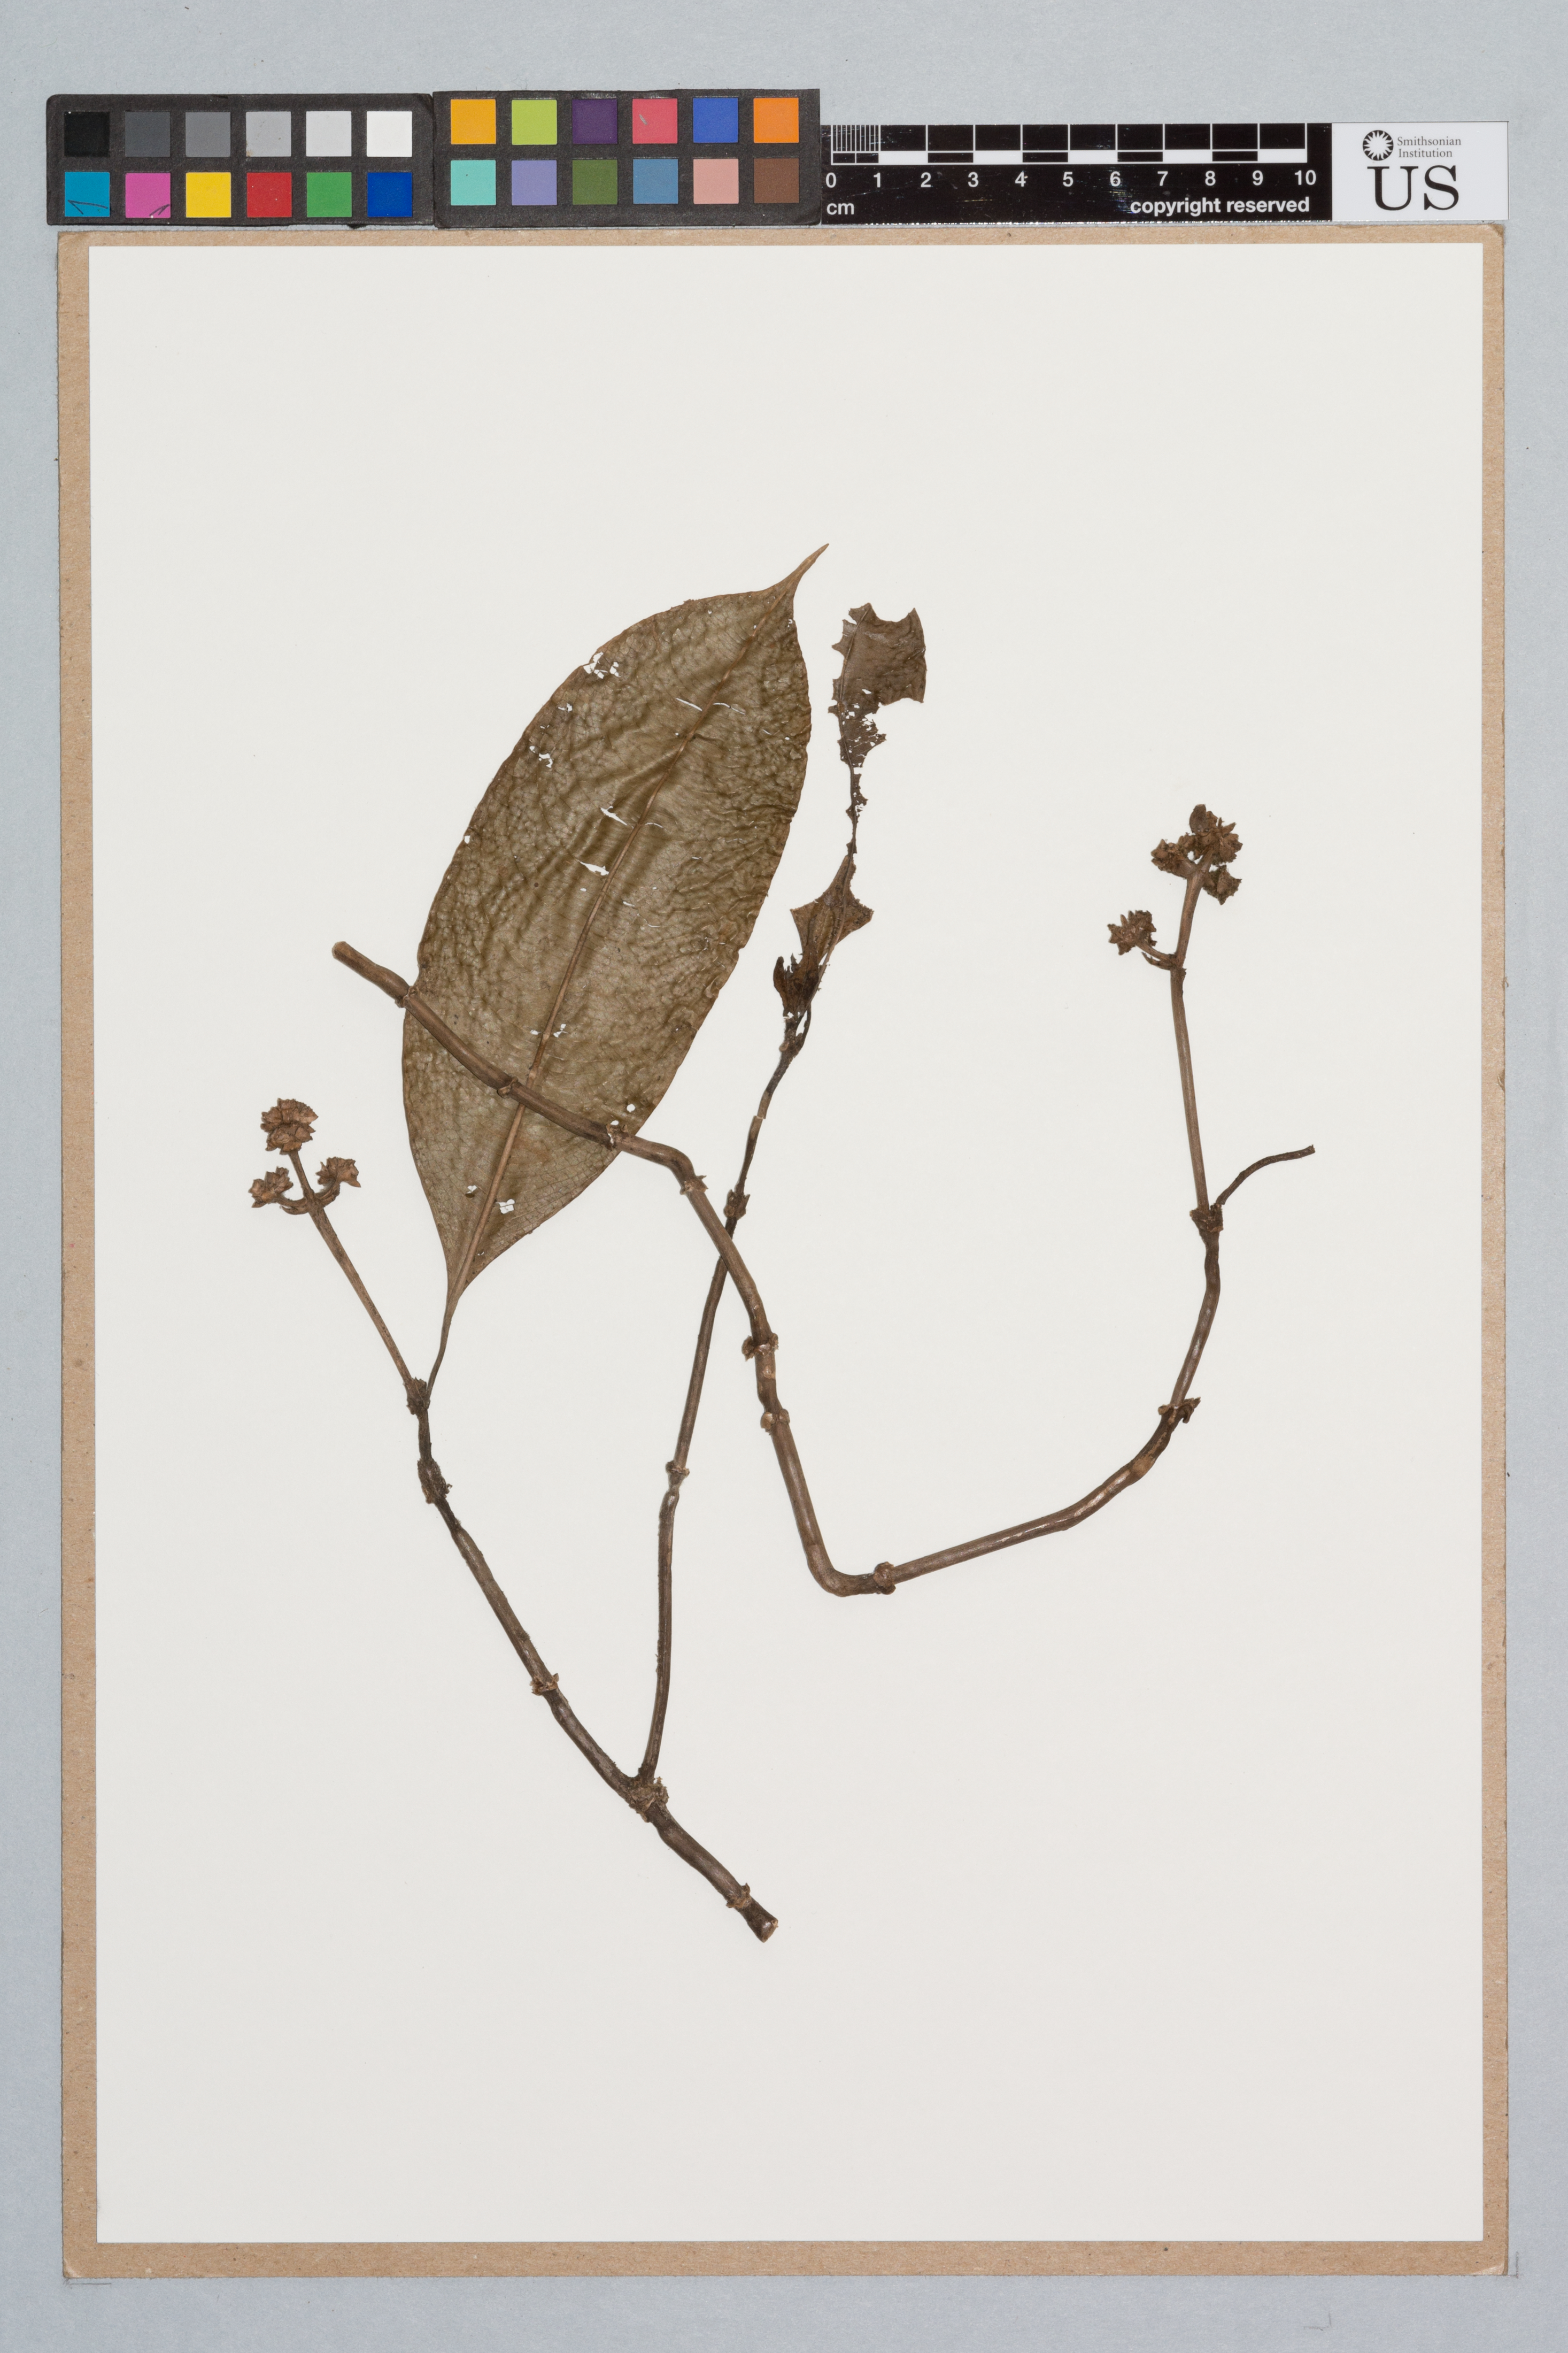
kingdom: Plantae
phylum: Tracheophyta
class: Magnoliopsida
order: Gentianales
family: Rubiaceae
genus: Psychotria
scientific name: Psychotria mazaruniensis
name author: Standl.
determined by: Taylor, Charlotte M.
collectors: B. Hoffman & G. Marco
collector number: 2304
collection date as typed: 5 August 1992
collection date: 1992-08-05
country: Guyana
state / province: Cuyuni-Mazaruni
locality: Pakaraima Mountains, Meamu River camp, below 1st big rapids, furthest navigable point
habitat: Large sandstone boulders by river. Mixed forest on steep cliffs above river; mixed herb, bryophyte, pteridophyte community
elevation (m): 80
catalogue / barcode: US 3306150